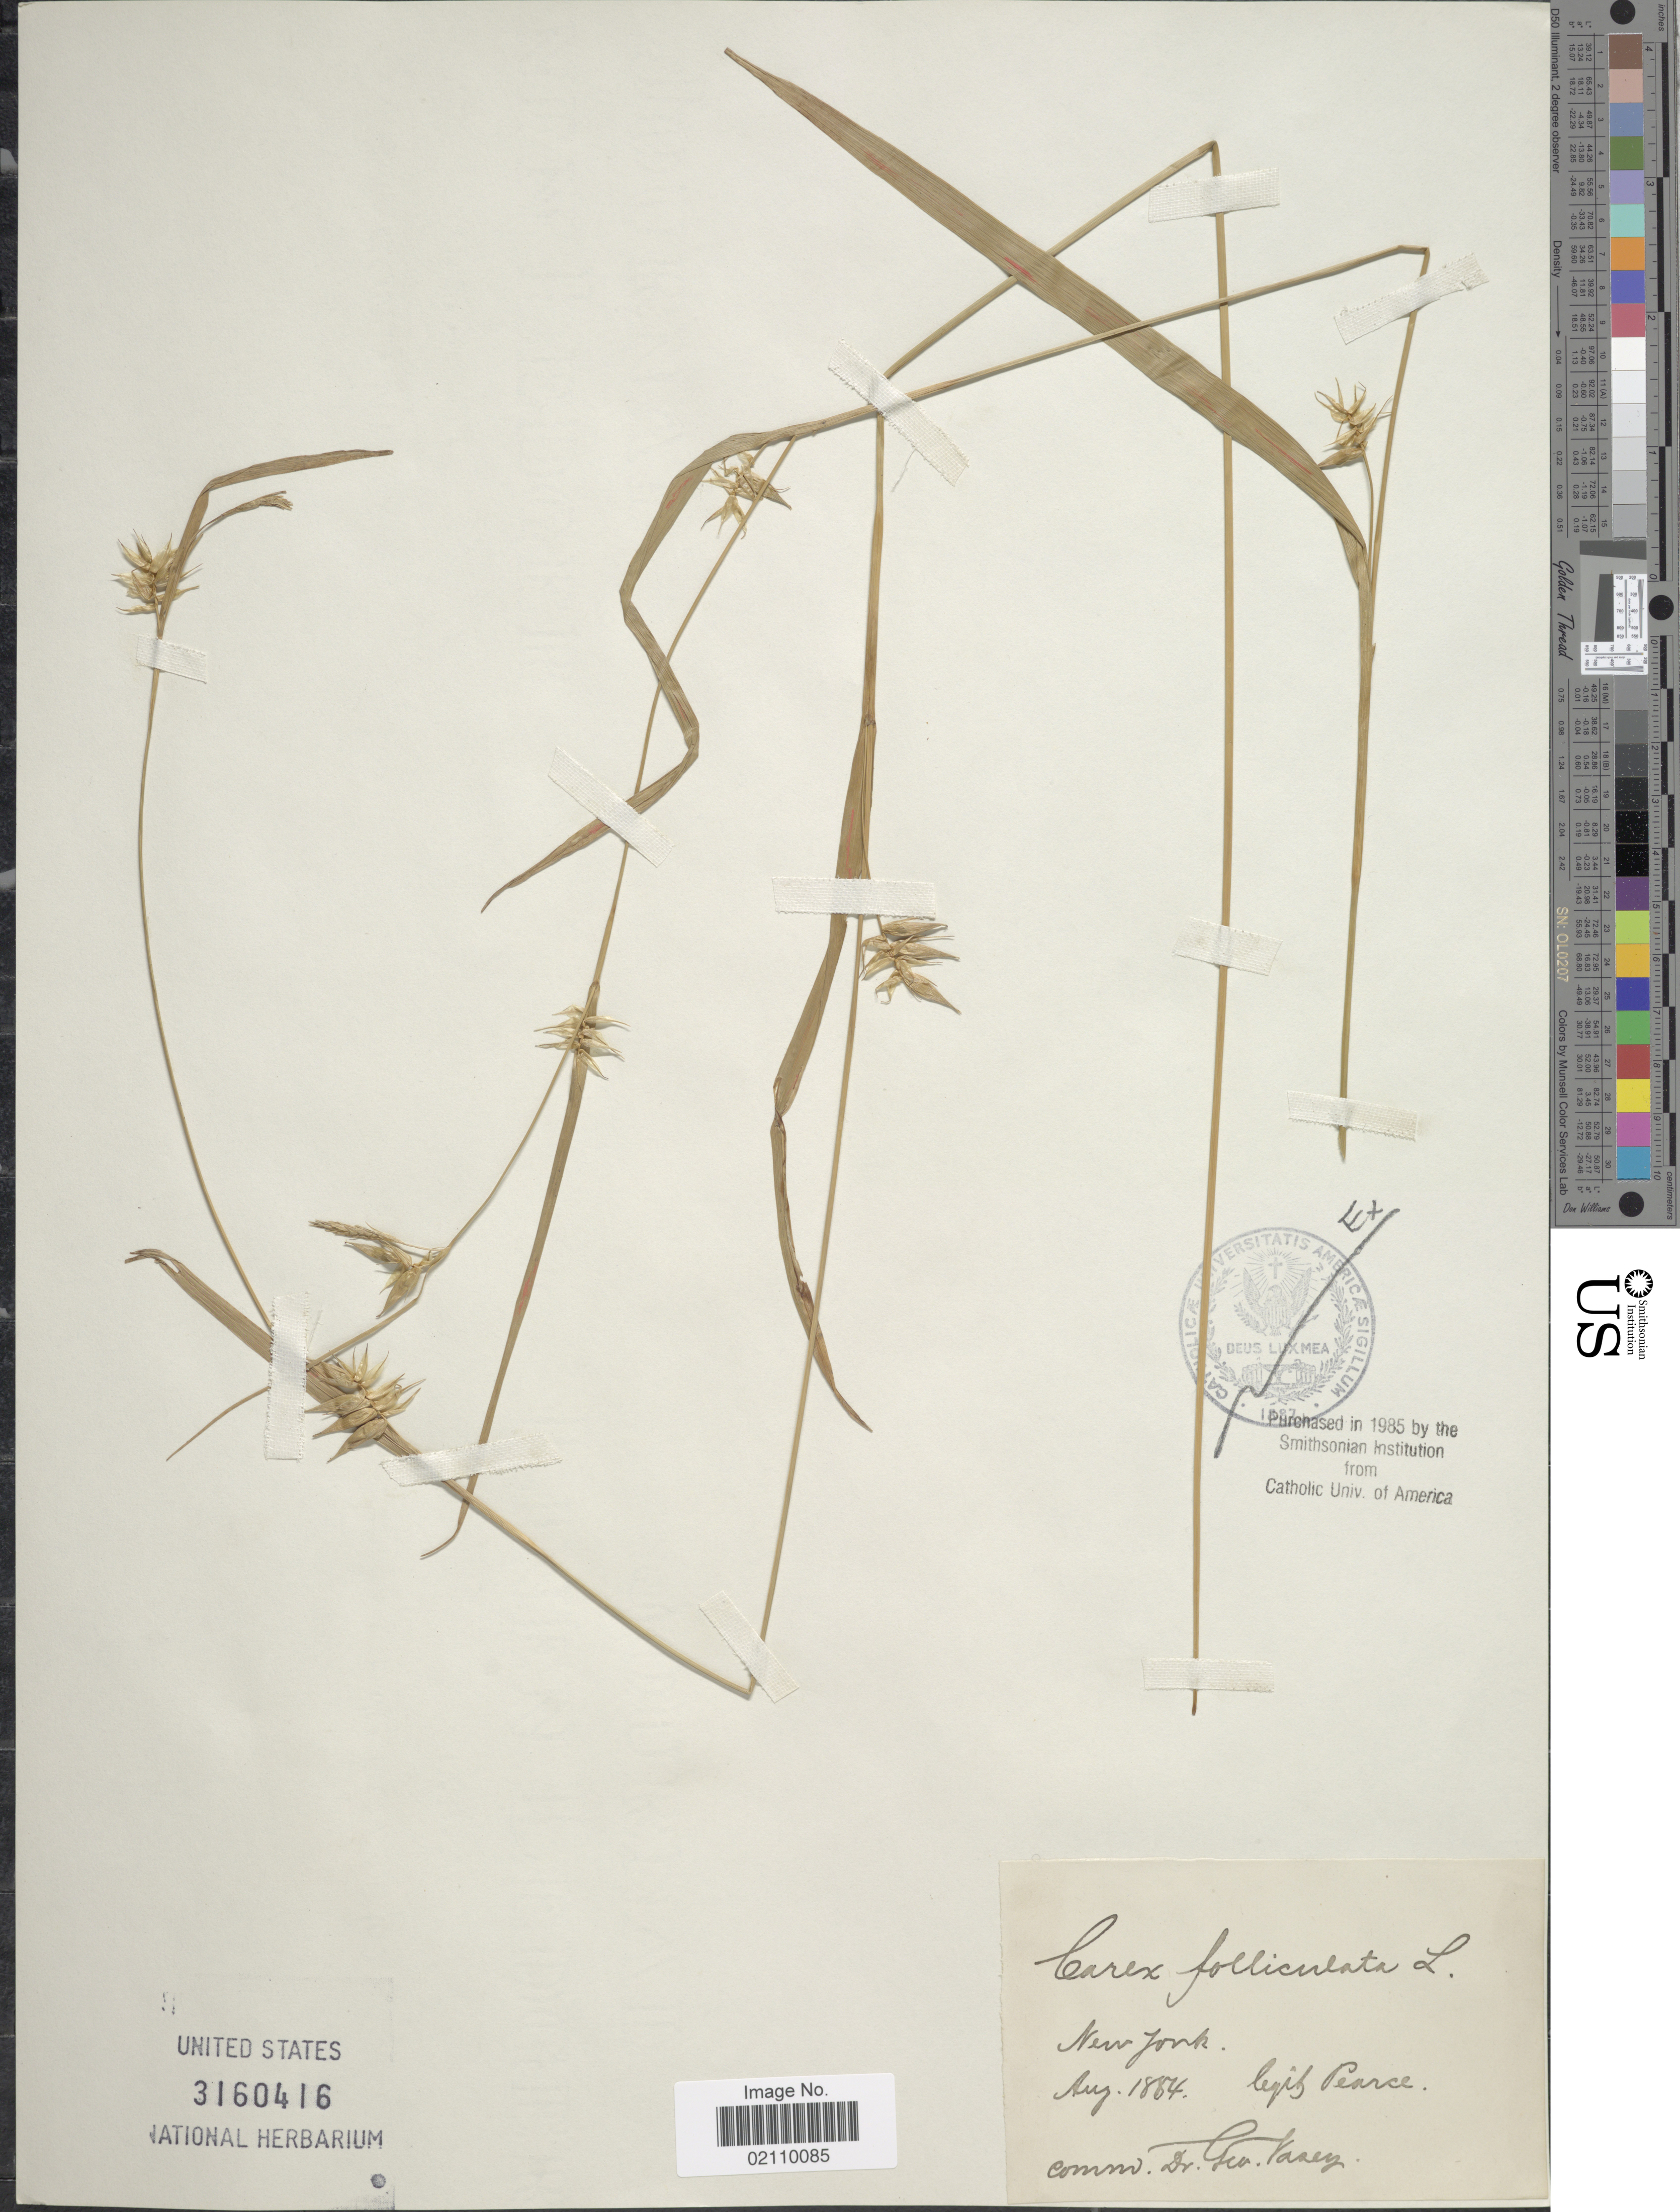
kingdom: Plantae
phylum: Tracheophyta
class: Liliopsida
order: Poales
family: Cyperaceae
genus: Carex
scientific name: Carex folliculata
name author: L.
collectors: -. Pearce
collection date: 1884-08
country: United States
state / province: New York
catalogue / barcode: US 3160416